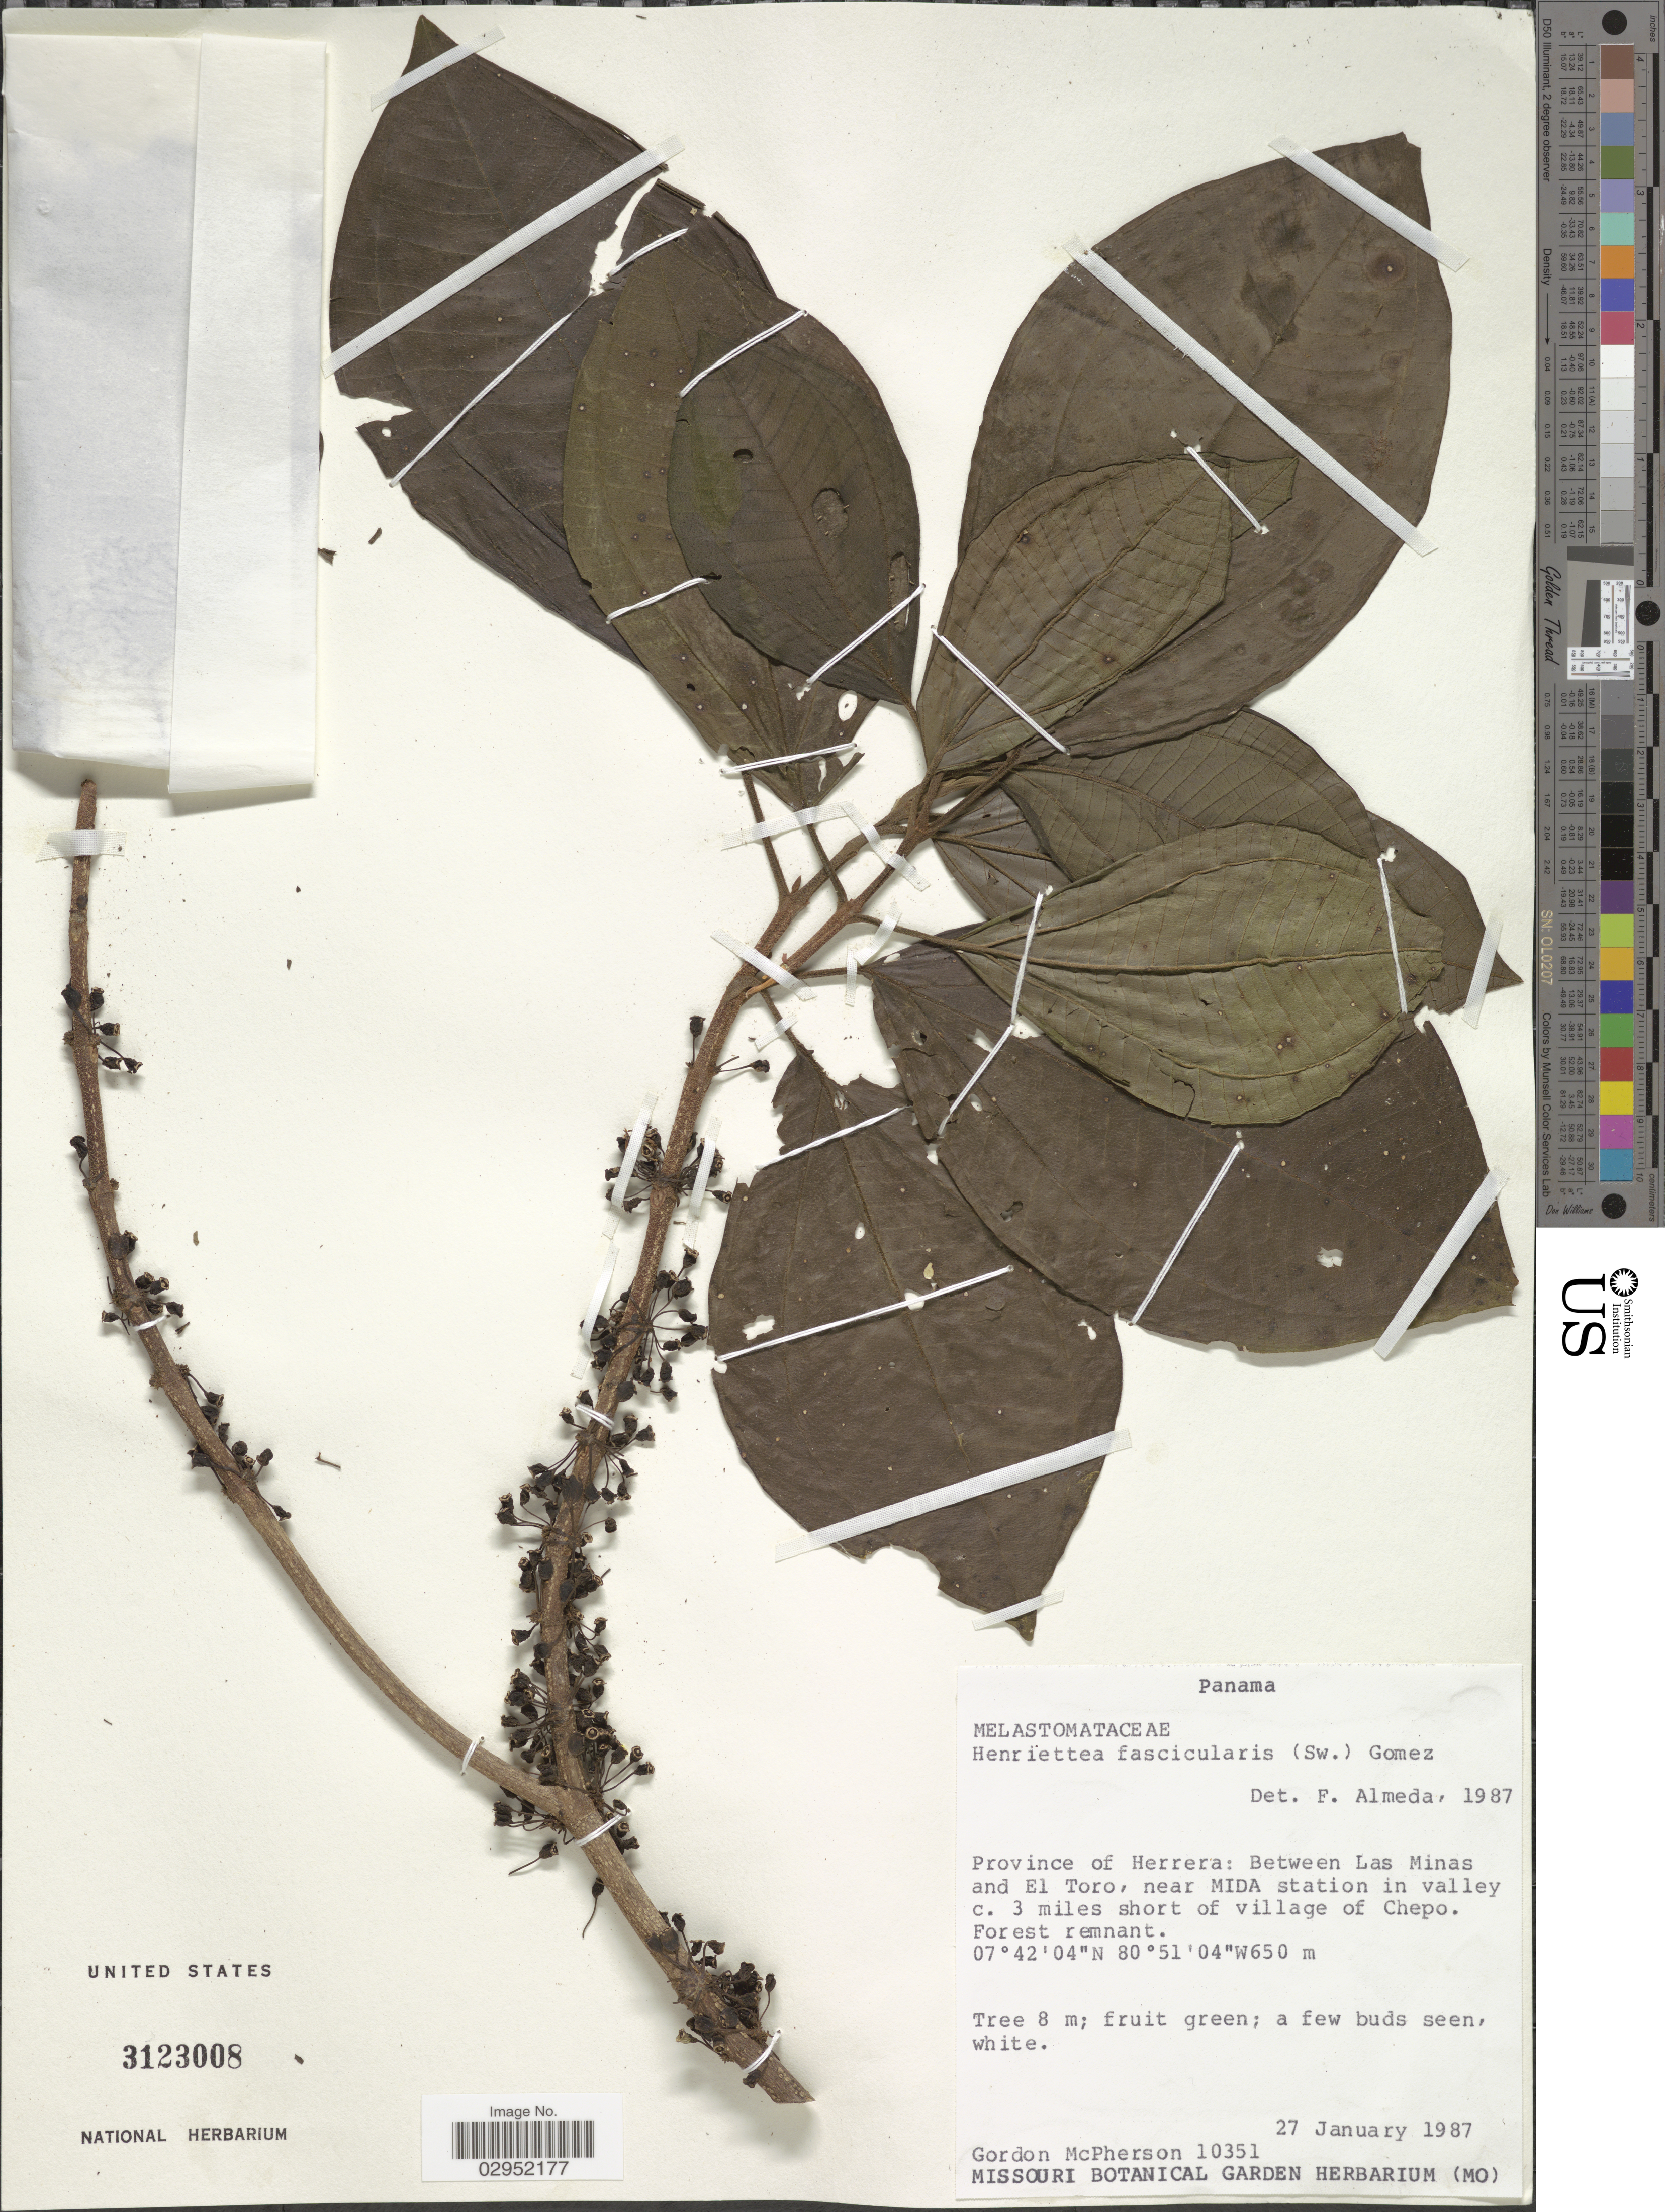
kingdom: Plantae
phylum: Tracheophyta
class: Magnoliopsida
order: Myrtales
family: Melastomataceae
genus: Henriettea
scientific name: Henriettea fascicularis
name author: (Sw.) M. Gómez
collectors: G. D. McPherson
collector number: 10351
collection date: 1987-01-27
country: Panama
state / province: Herrera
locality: Between Las Minas and El Toro, near Mida station in valley c. 3 miles short of village of Chepo.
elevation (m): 650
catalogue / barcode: US 3123008